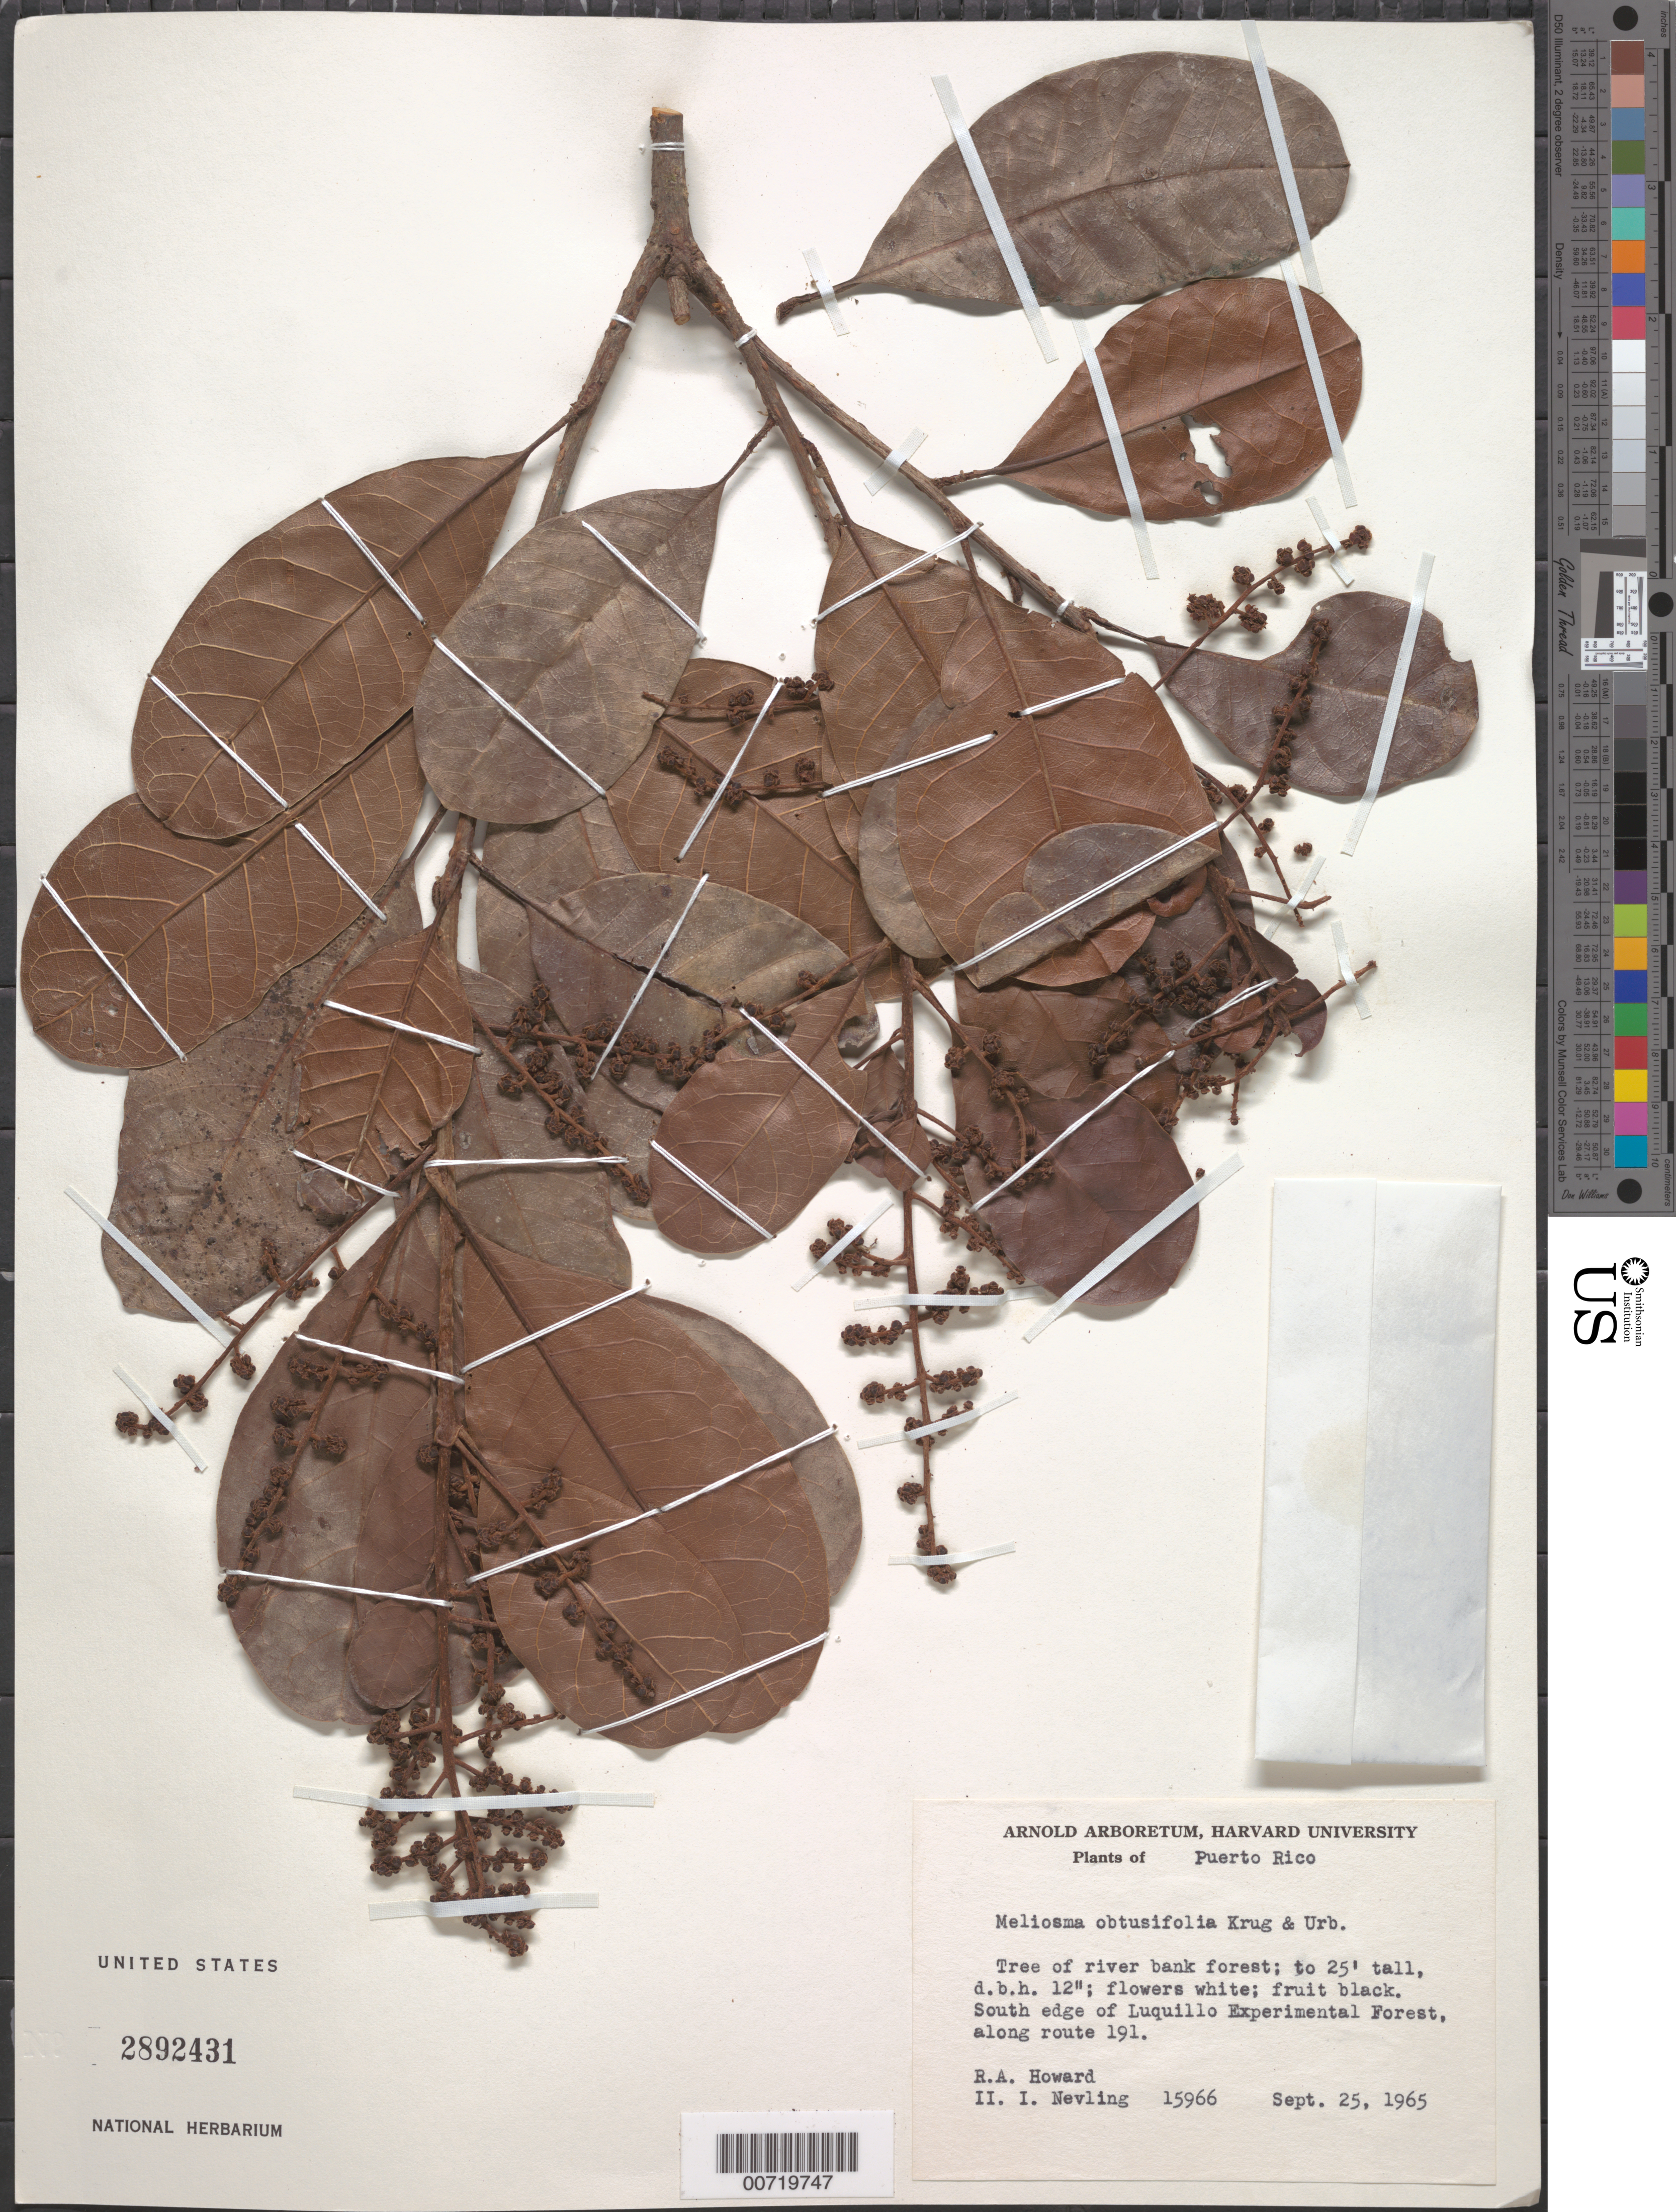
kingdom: Plantae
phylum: Tracheophyta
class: Magnoliopsida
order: Proteales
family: Sabiaceae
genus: Meliosma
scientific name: Meliosma obtusifolia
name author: (Bello) Krug & Urb.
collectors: R. A. Howard, L. Nevling & L. Nevling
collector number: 15966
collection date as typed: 25 Sep 1965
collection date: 1965-09-25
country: Puerto Rico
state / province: Luquillo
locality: Luquillo Exp. Forest, S edge of, along rte 191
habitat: River bank forest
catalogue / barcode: US 2892431